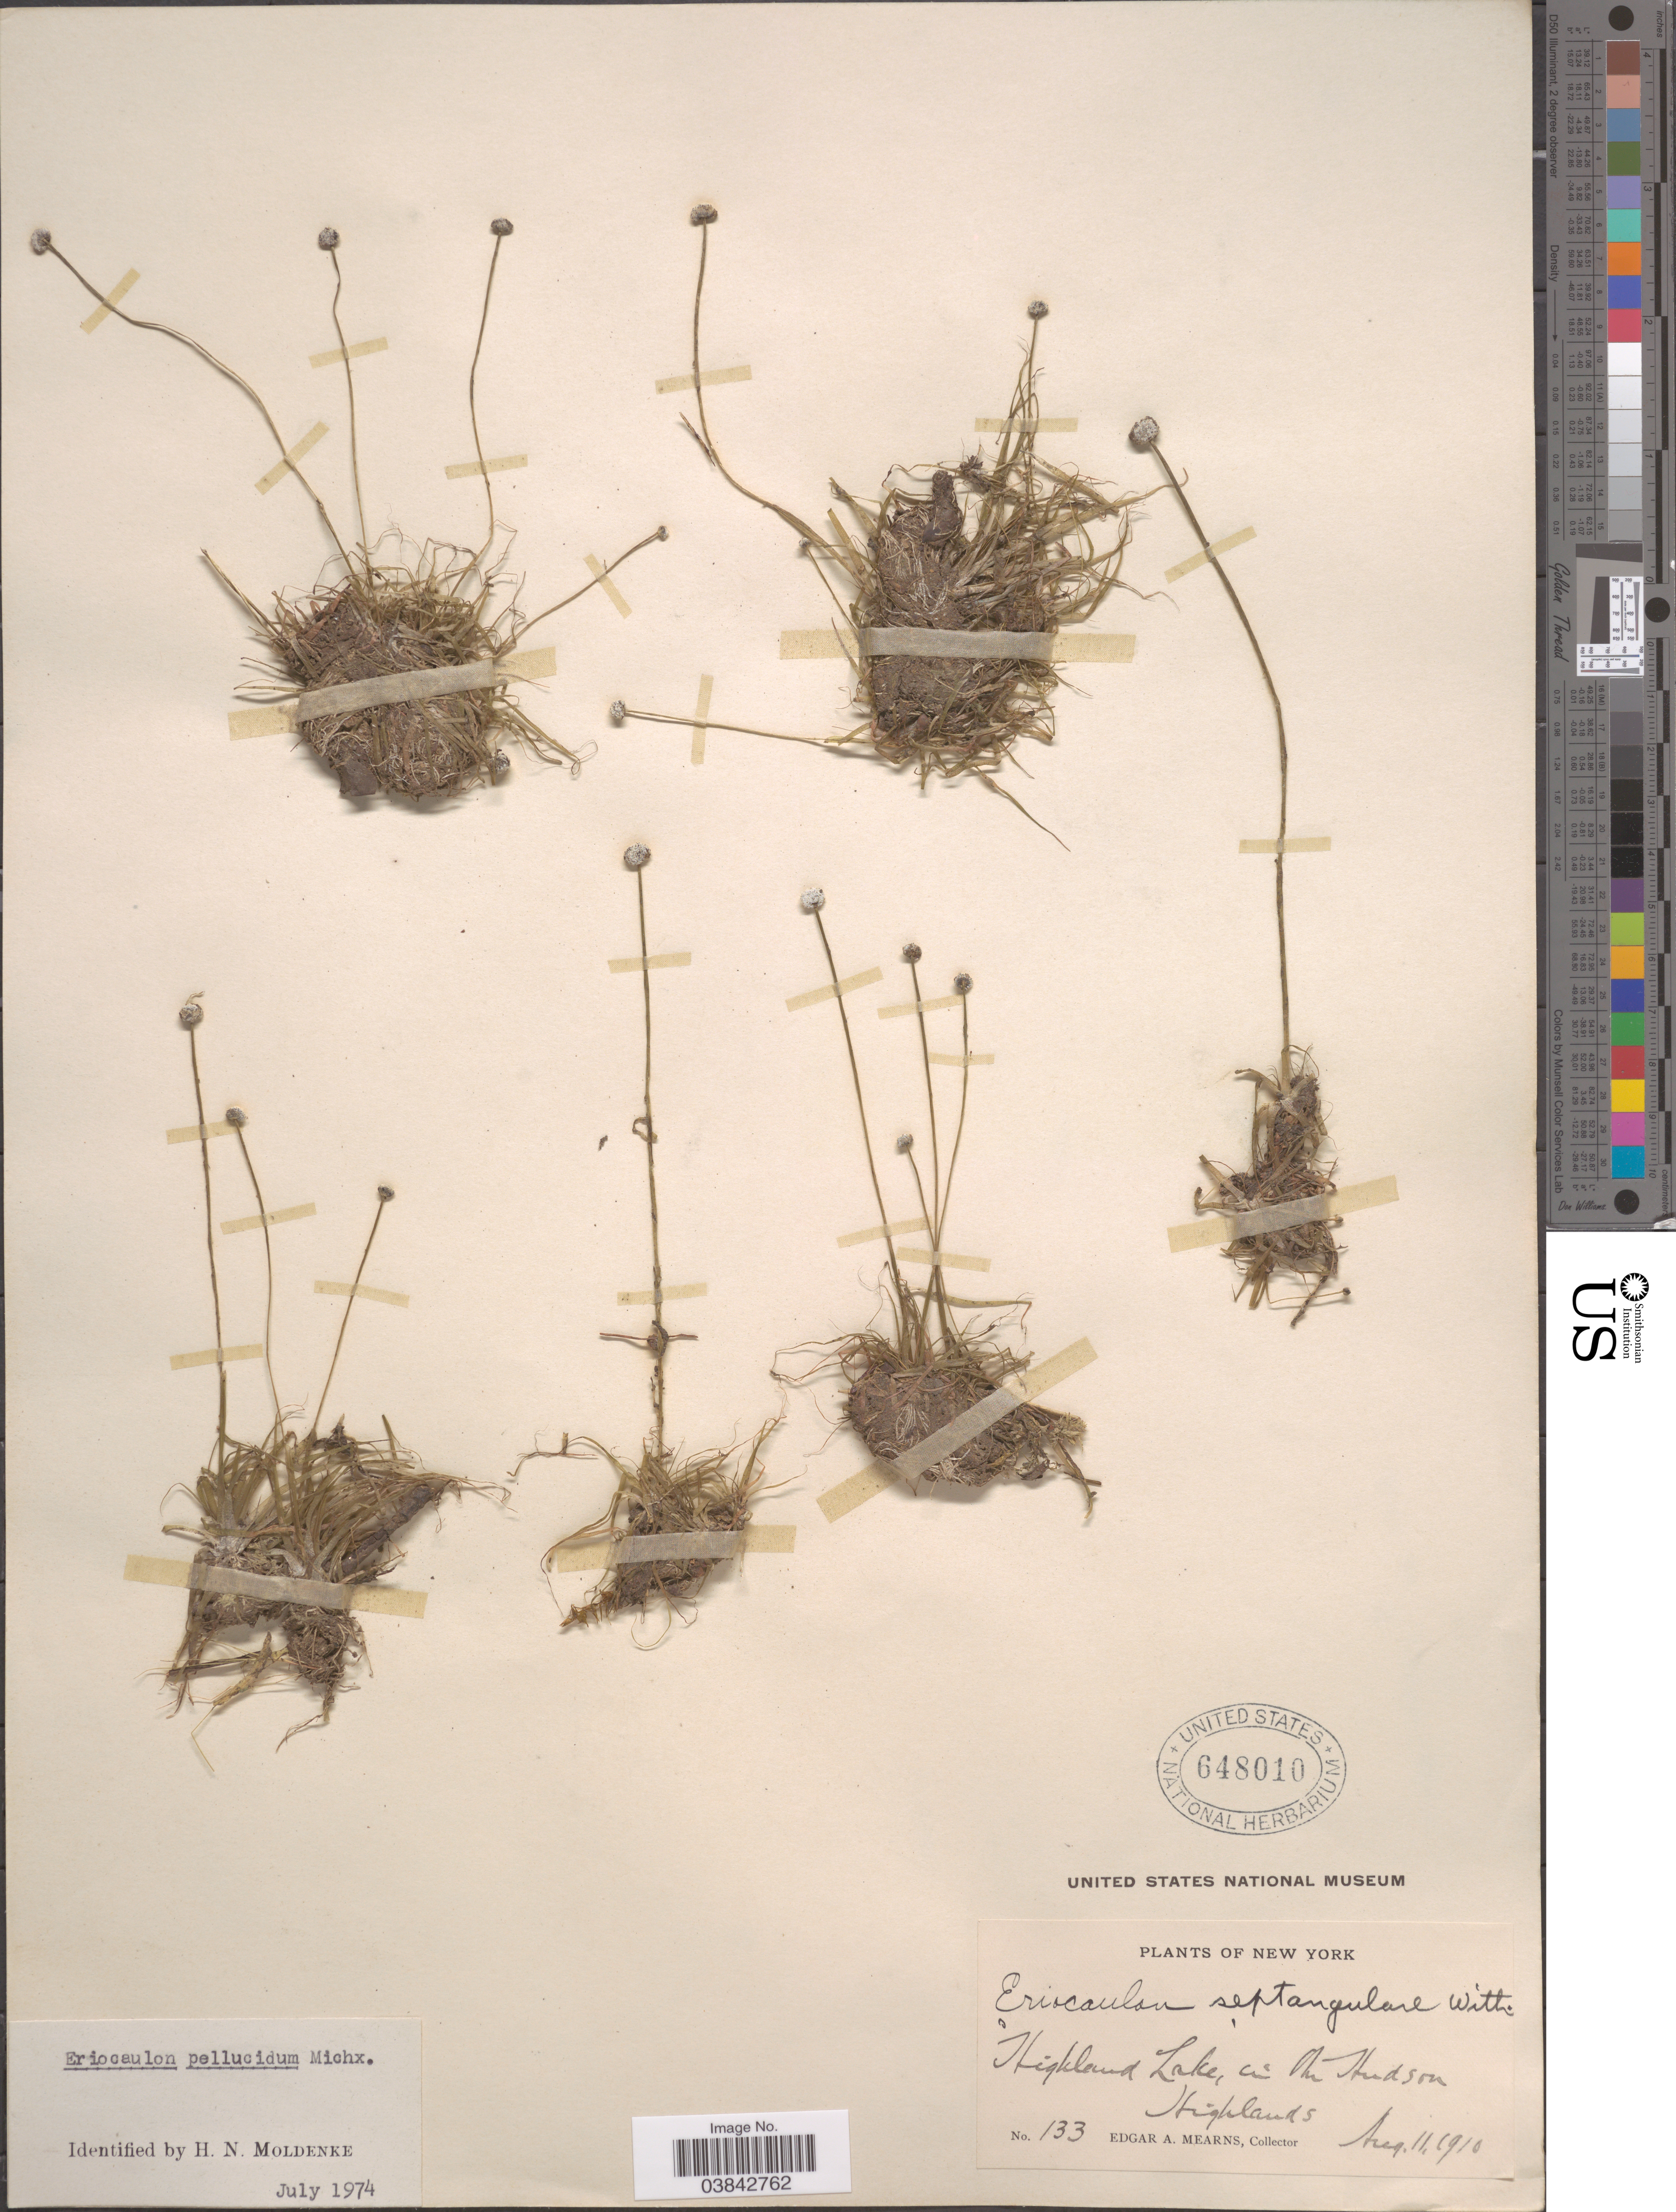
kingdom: Plantae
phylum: Tracheophyta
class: Liliopsida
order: Poales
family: Eriocaulaceae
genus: Eriocaulon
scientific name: Eriocaulon aquaticum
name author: (Hill) Druce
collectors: E. A. Mearns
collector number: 133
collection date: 1910-08-11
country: United States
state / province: New York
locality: Highland Lake, in the Hudson Highlands.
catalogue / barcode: US 648010